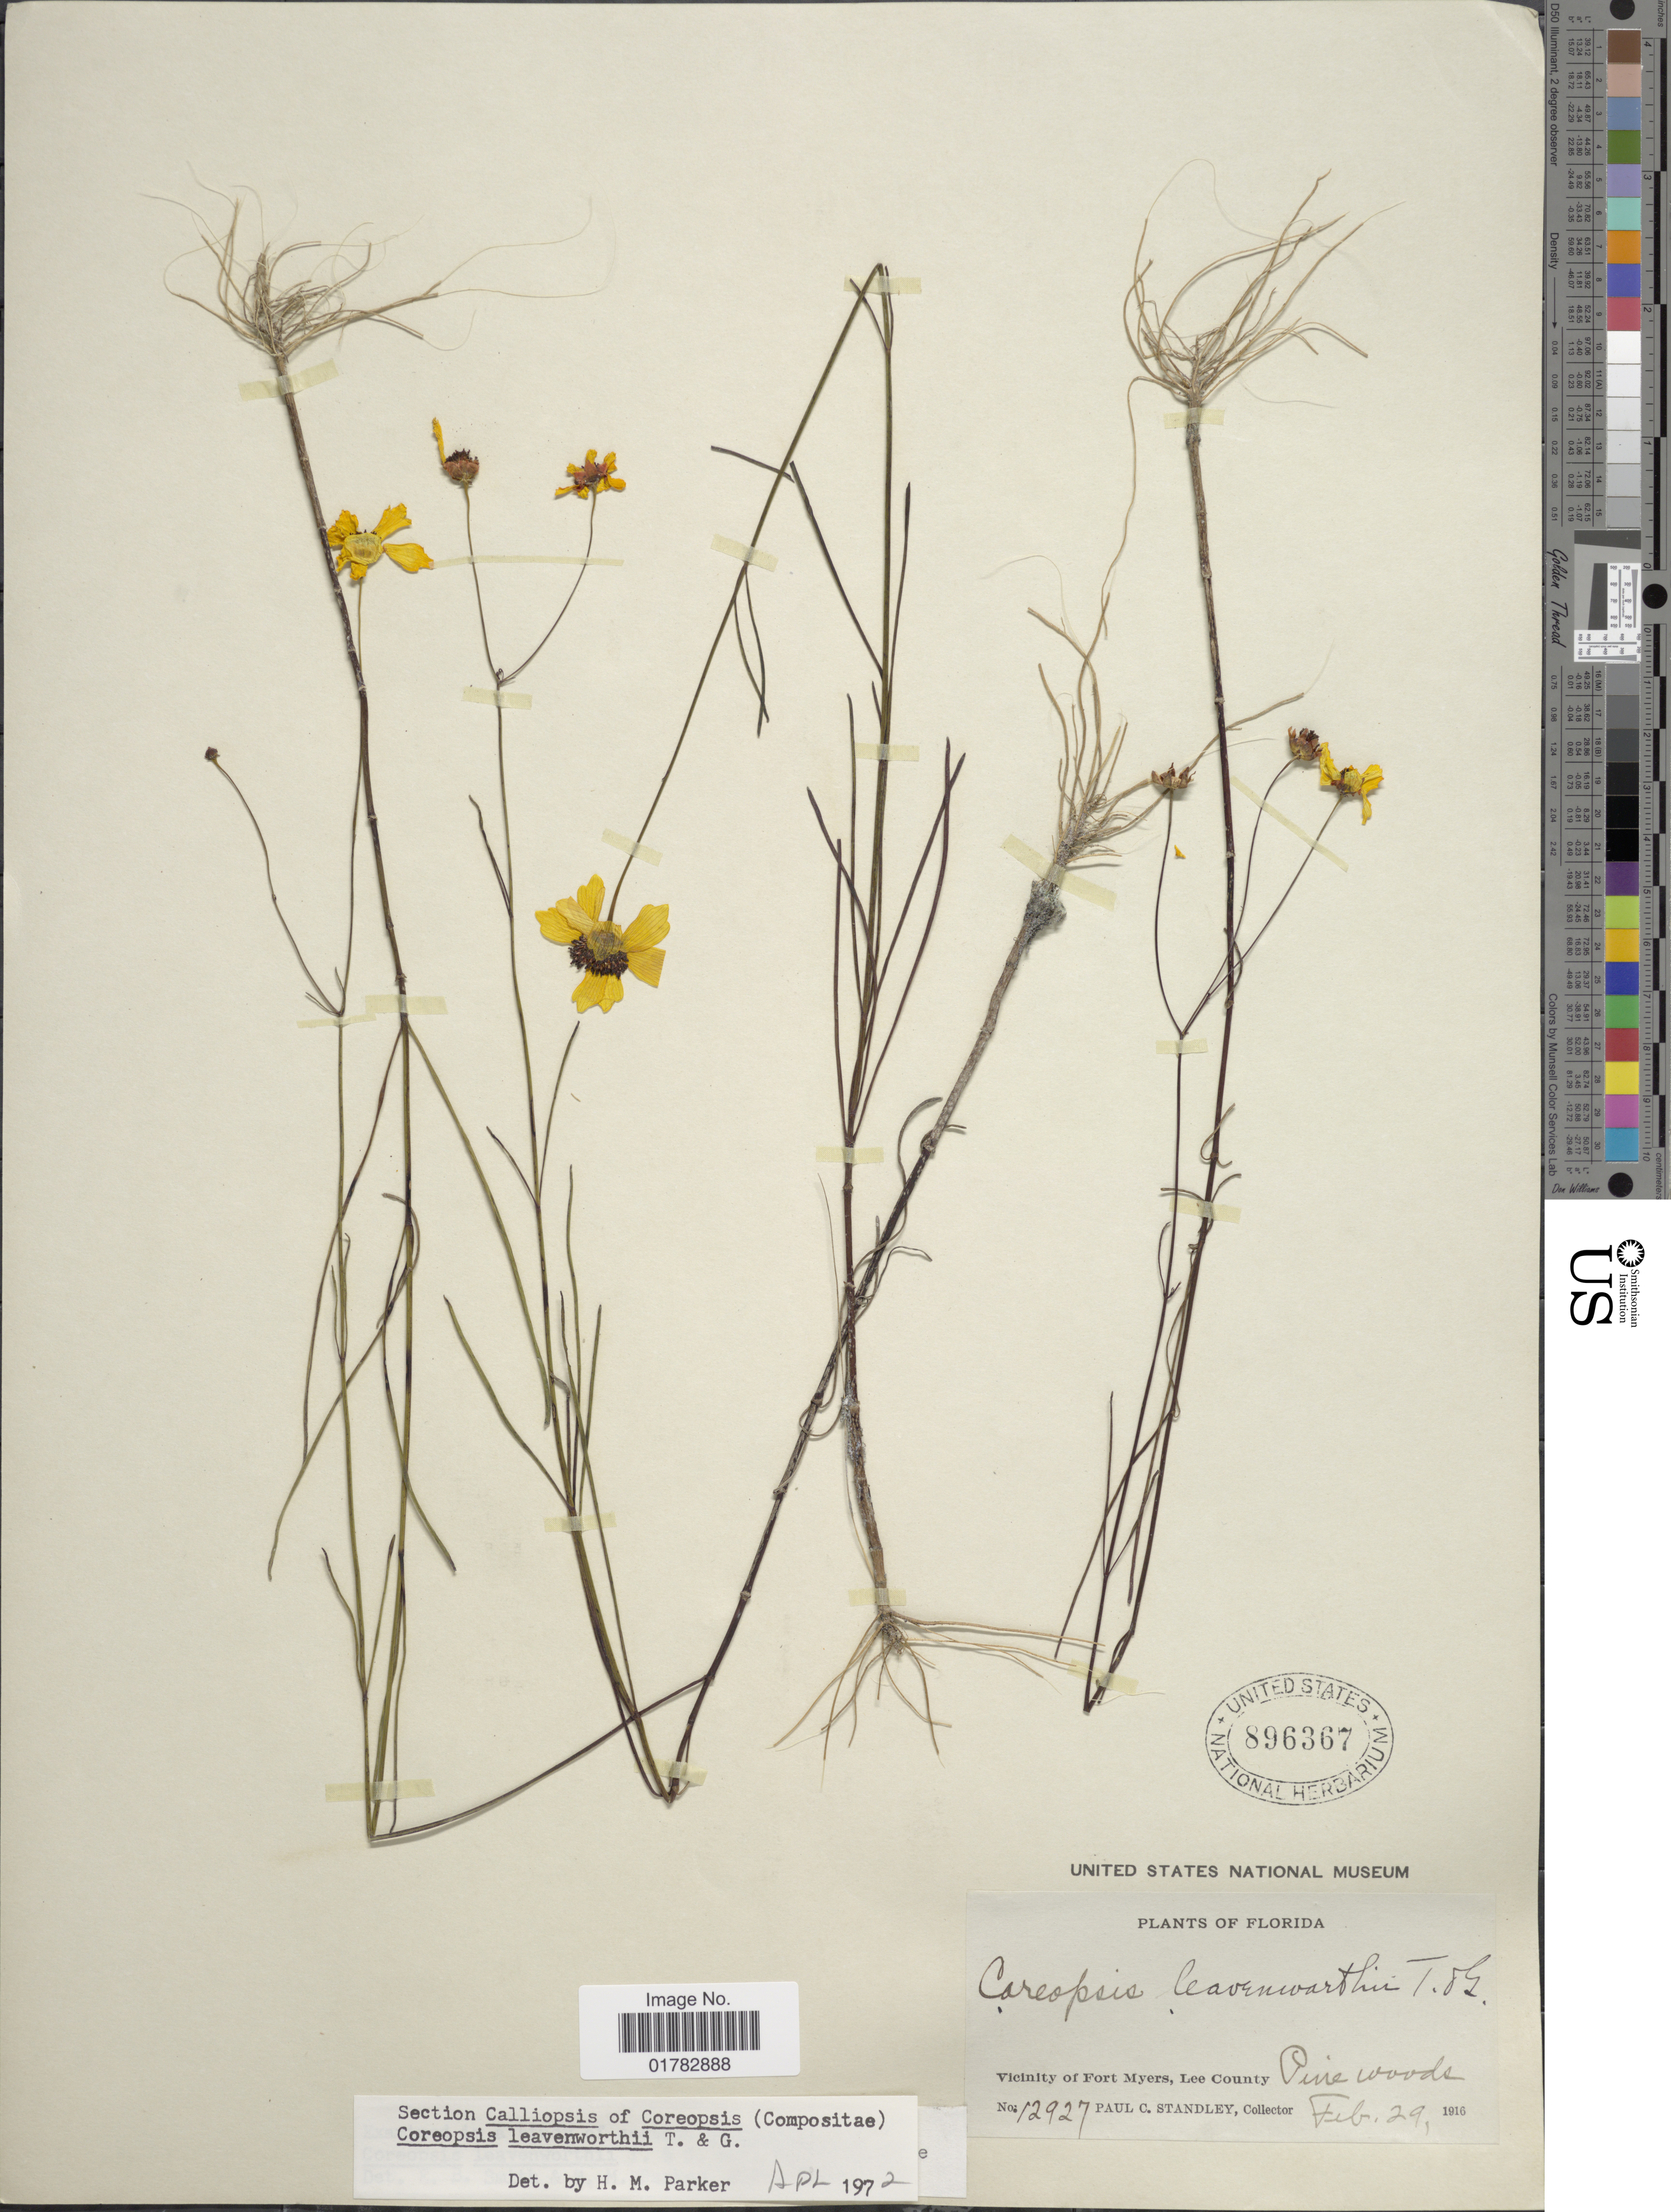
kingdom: Plantae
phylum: Tracheophyta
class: Magnoliopsida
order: Asterales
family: Asteraceae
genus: Coreopsis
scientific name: Coreopsis leavenworthii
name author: Torr. & A. Gray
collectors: P. C. Standley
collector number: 12927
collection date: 1916-02-29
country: United States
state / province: Florida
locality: Vicinity of Fort Myers, Lee County, Pine woods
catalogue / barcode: US 896367